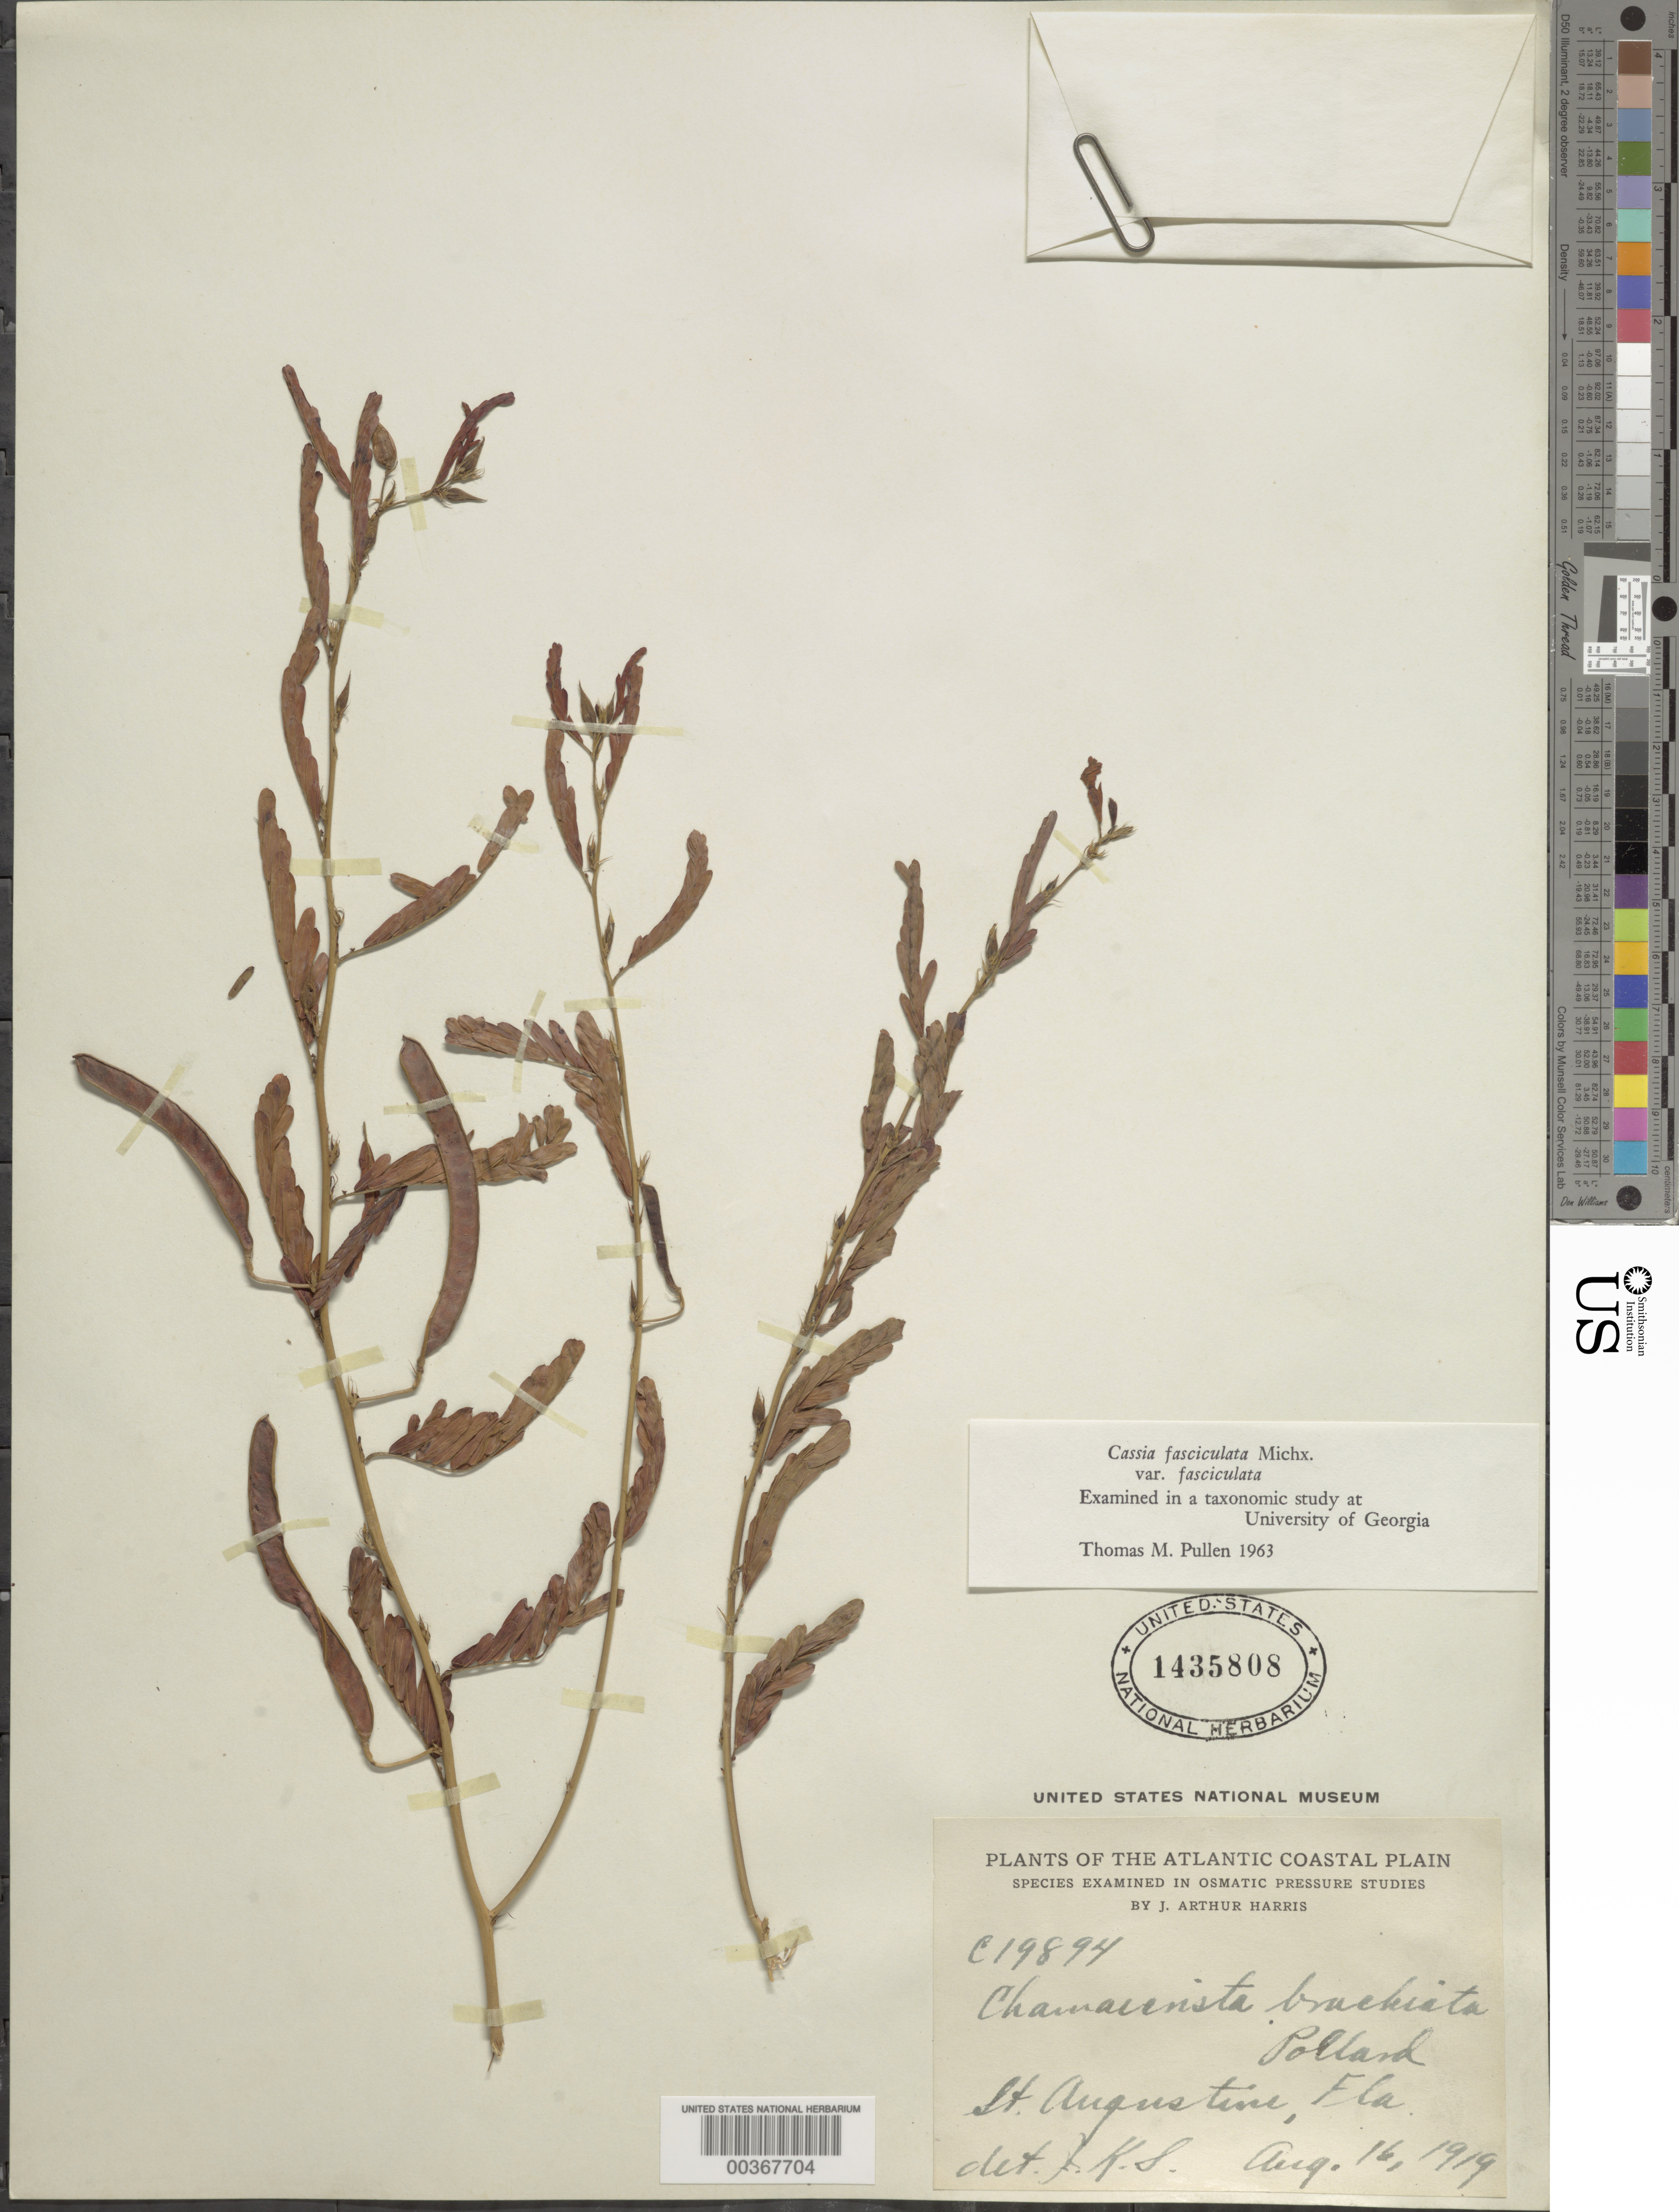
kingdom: Plantae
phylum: Tracheophyta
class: Magnoliopsida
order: Fabales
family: Fabaceae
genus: Chamaecrista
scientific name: Chamaecrista fasciculata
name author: (Michx.) Greene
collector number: C19894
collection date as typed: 16 Aug 1919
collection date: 1919-08-16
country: United States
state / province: Florida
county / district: Saint Johns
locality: St. augustine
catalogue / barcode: US 1435808